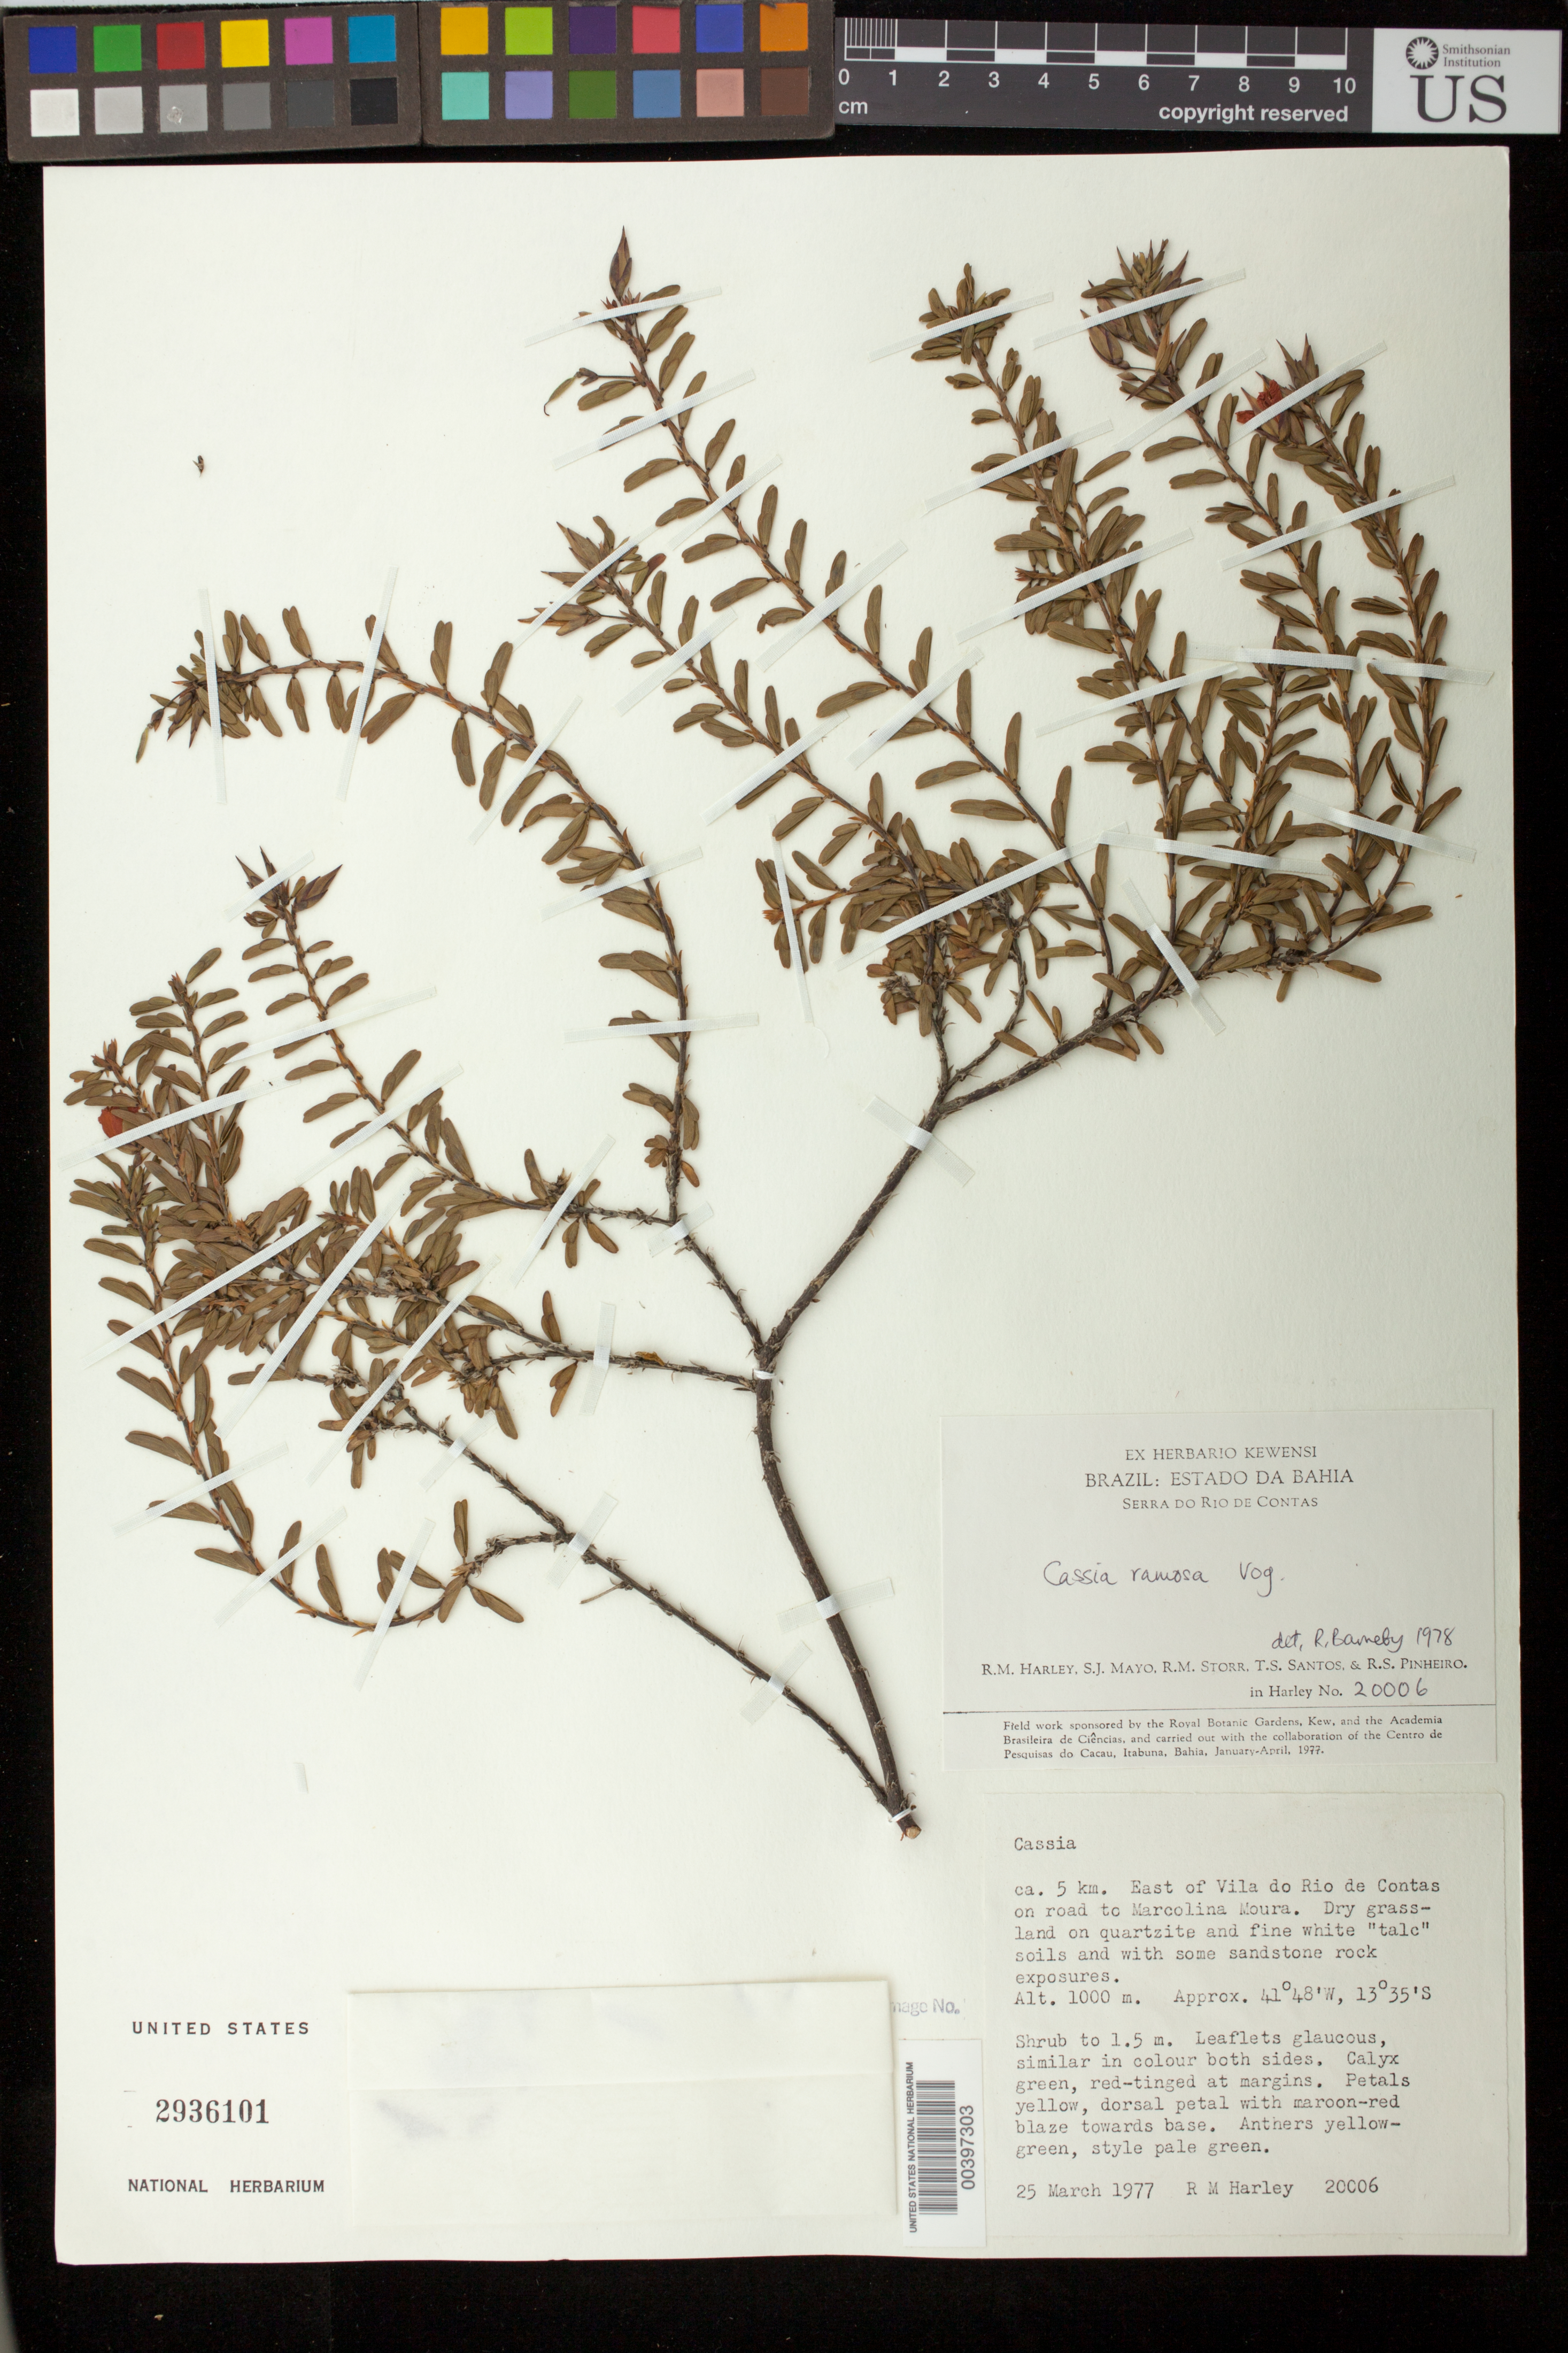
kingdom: Plantae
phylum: Tracheophyta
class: Magnoliopsida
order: Fabales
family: Fabaceae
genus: Chamaecrista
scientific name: Chamaecrista ramosa var. ramosa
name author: (Vogel) H.S. Irwin & Barneby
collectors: R. M. Harley, S. J. Mayo, R. M. Storr, T. S. Santos & R. S. Pinheiro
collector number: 20006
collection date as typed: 25 Mar 1977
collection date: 1977-03-25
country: Brazil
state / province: Bahia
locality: Ca. 5 km. East of Vila do Rio de Contas on road to Marcolina Moura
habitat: Dry grassland on quartzite and fine white "talc" soils with some sandstone rock exposures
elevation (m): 1000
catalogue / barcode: US 2936101